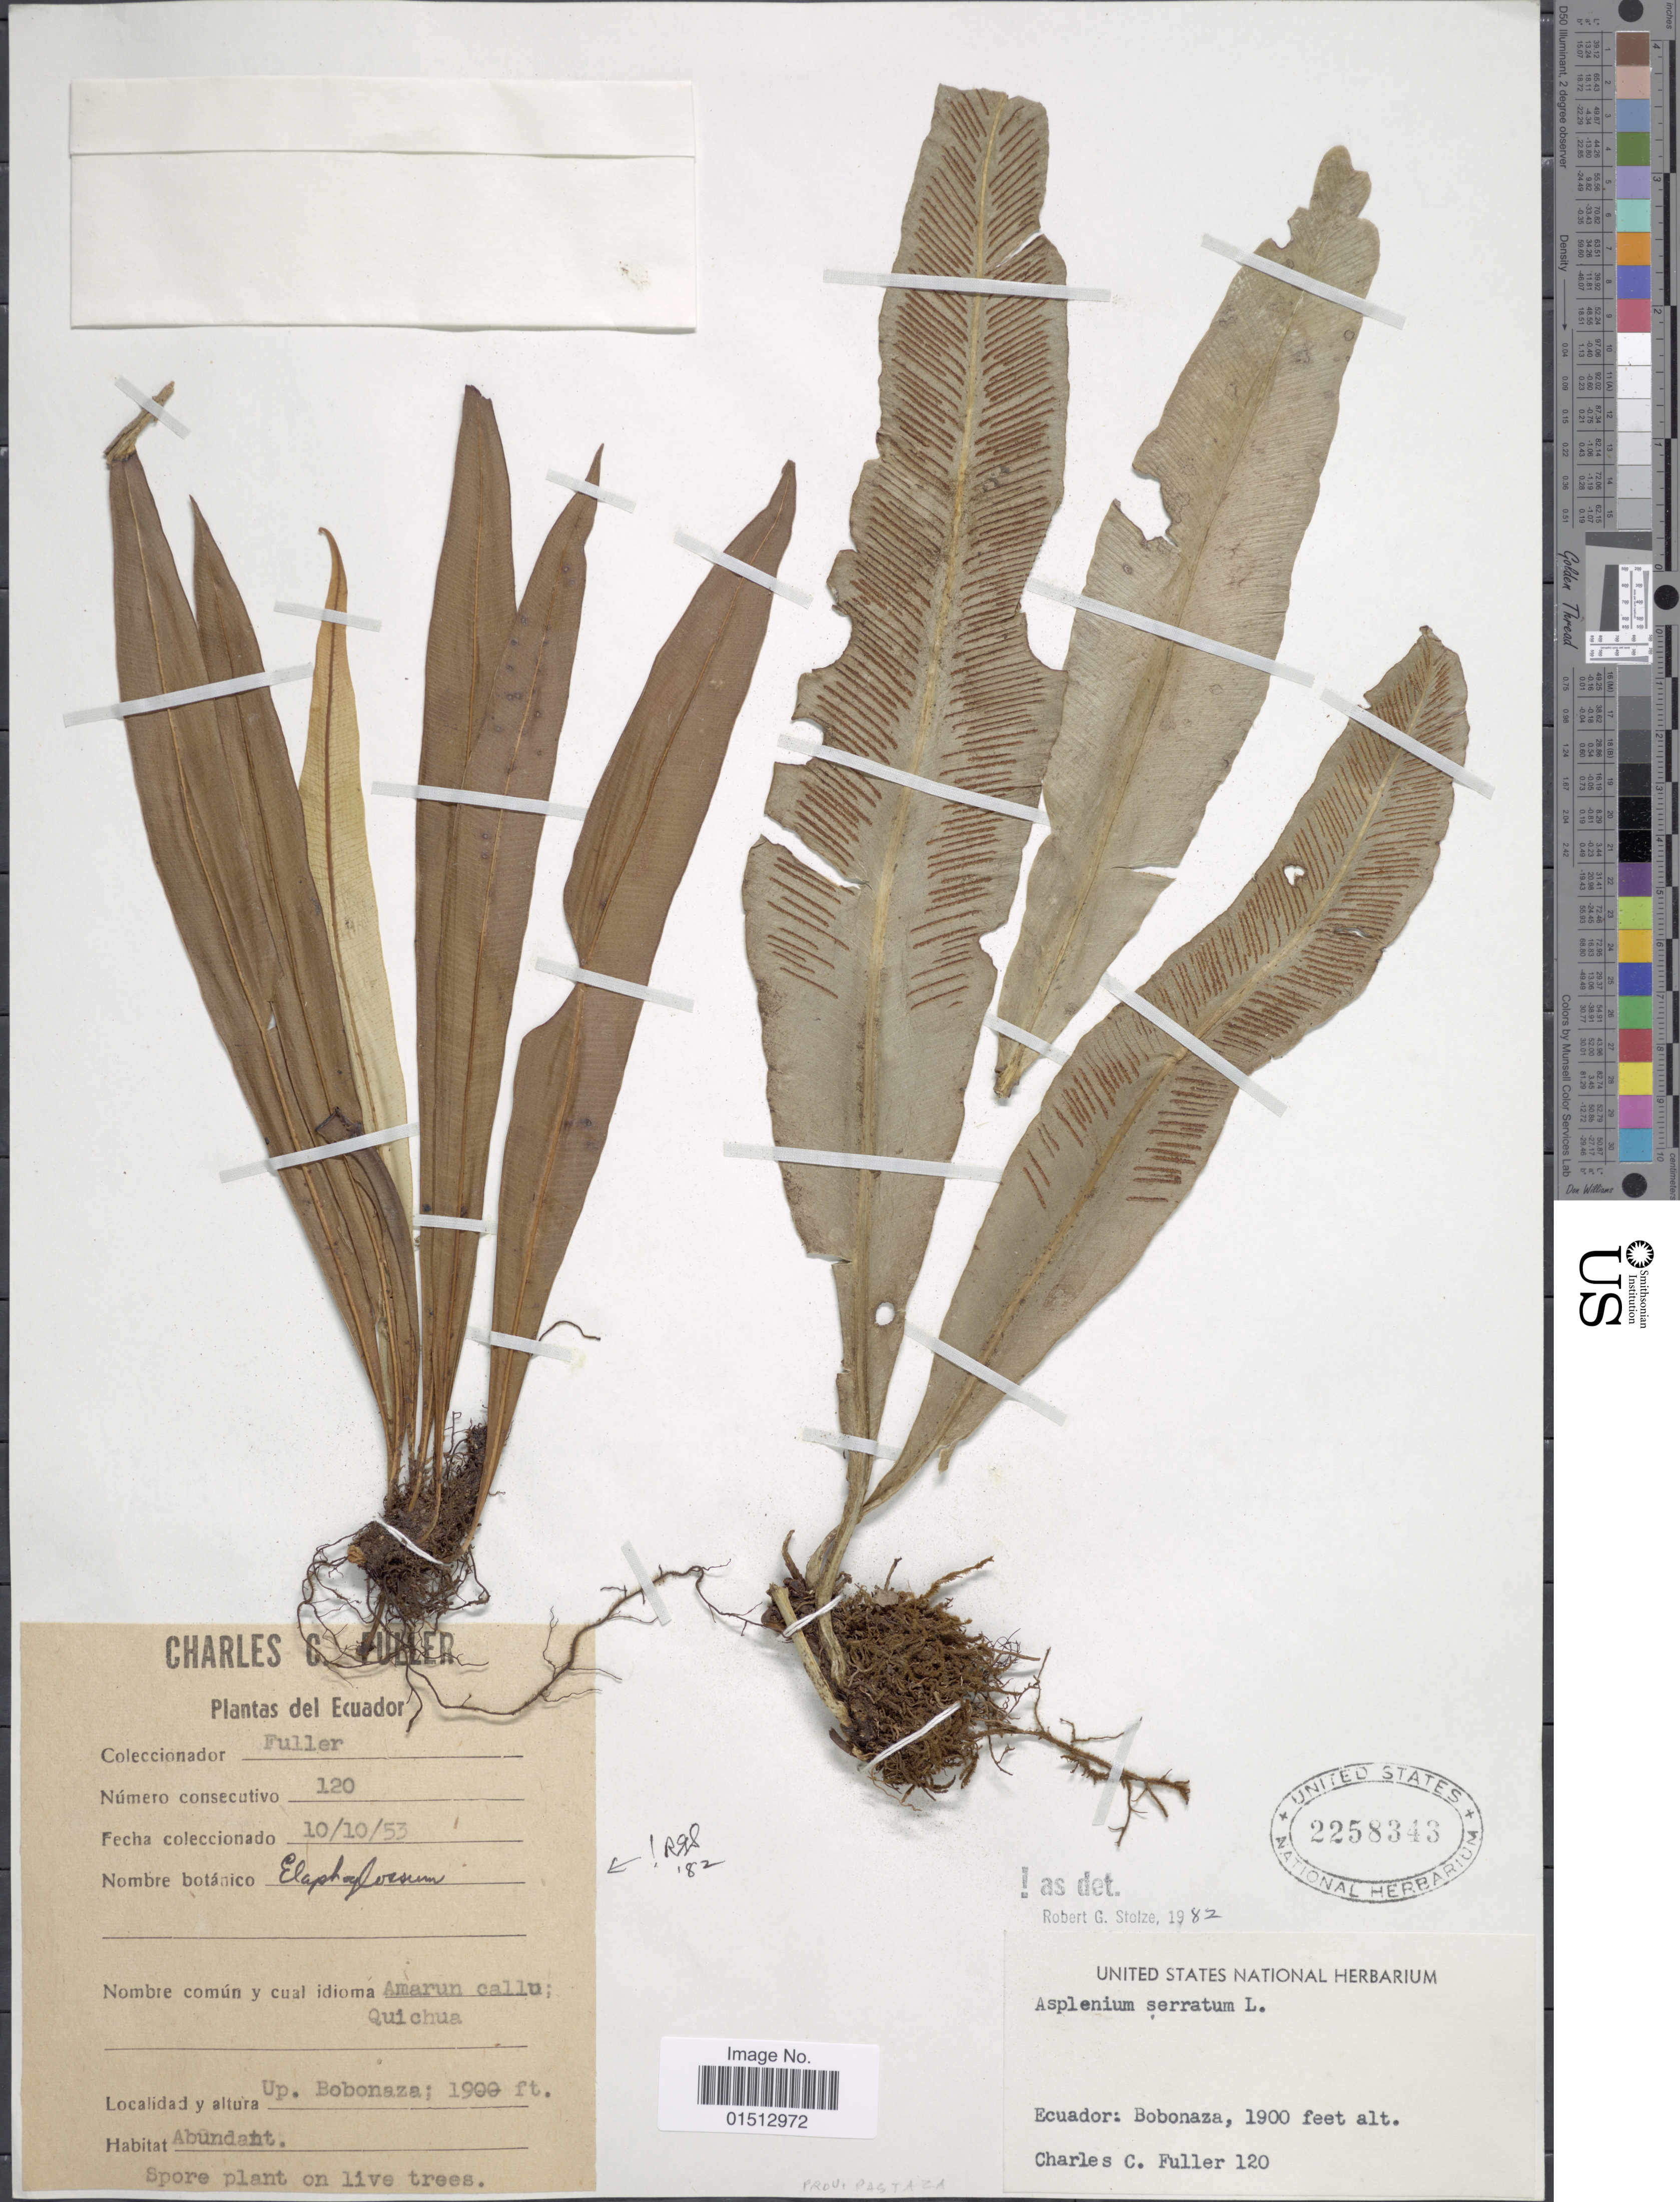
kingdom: Plantae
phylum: Tracheophyta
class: Polypodiopsida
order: Polypodiales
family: Aspleniaceae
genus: Asplenium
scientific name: Asplenium serratum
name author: L.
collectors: C. Fuller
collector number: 120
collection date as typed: Transcribed d/m/y: 10/10/53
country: Ecuador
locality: Ecuador: Bobonaza,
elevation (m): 579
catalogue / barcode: US 2258343